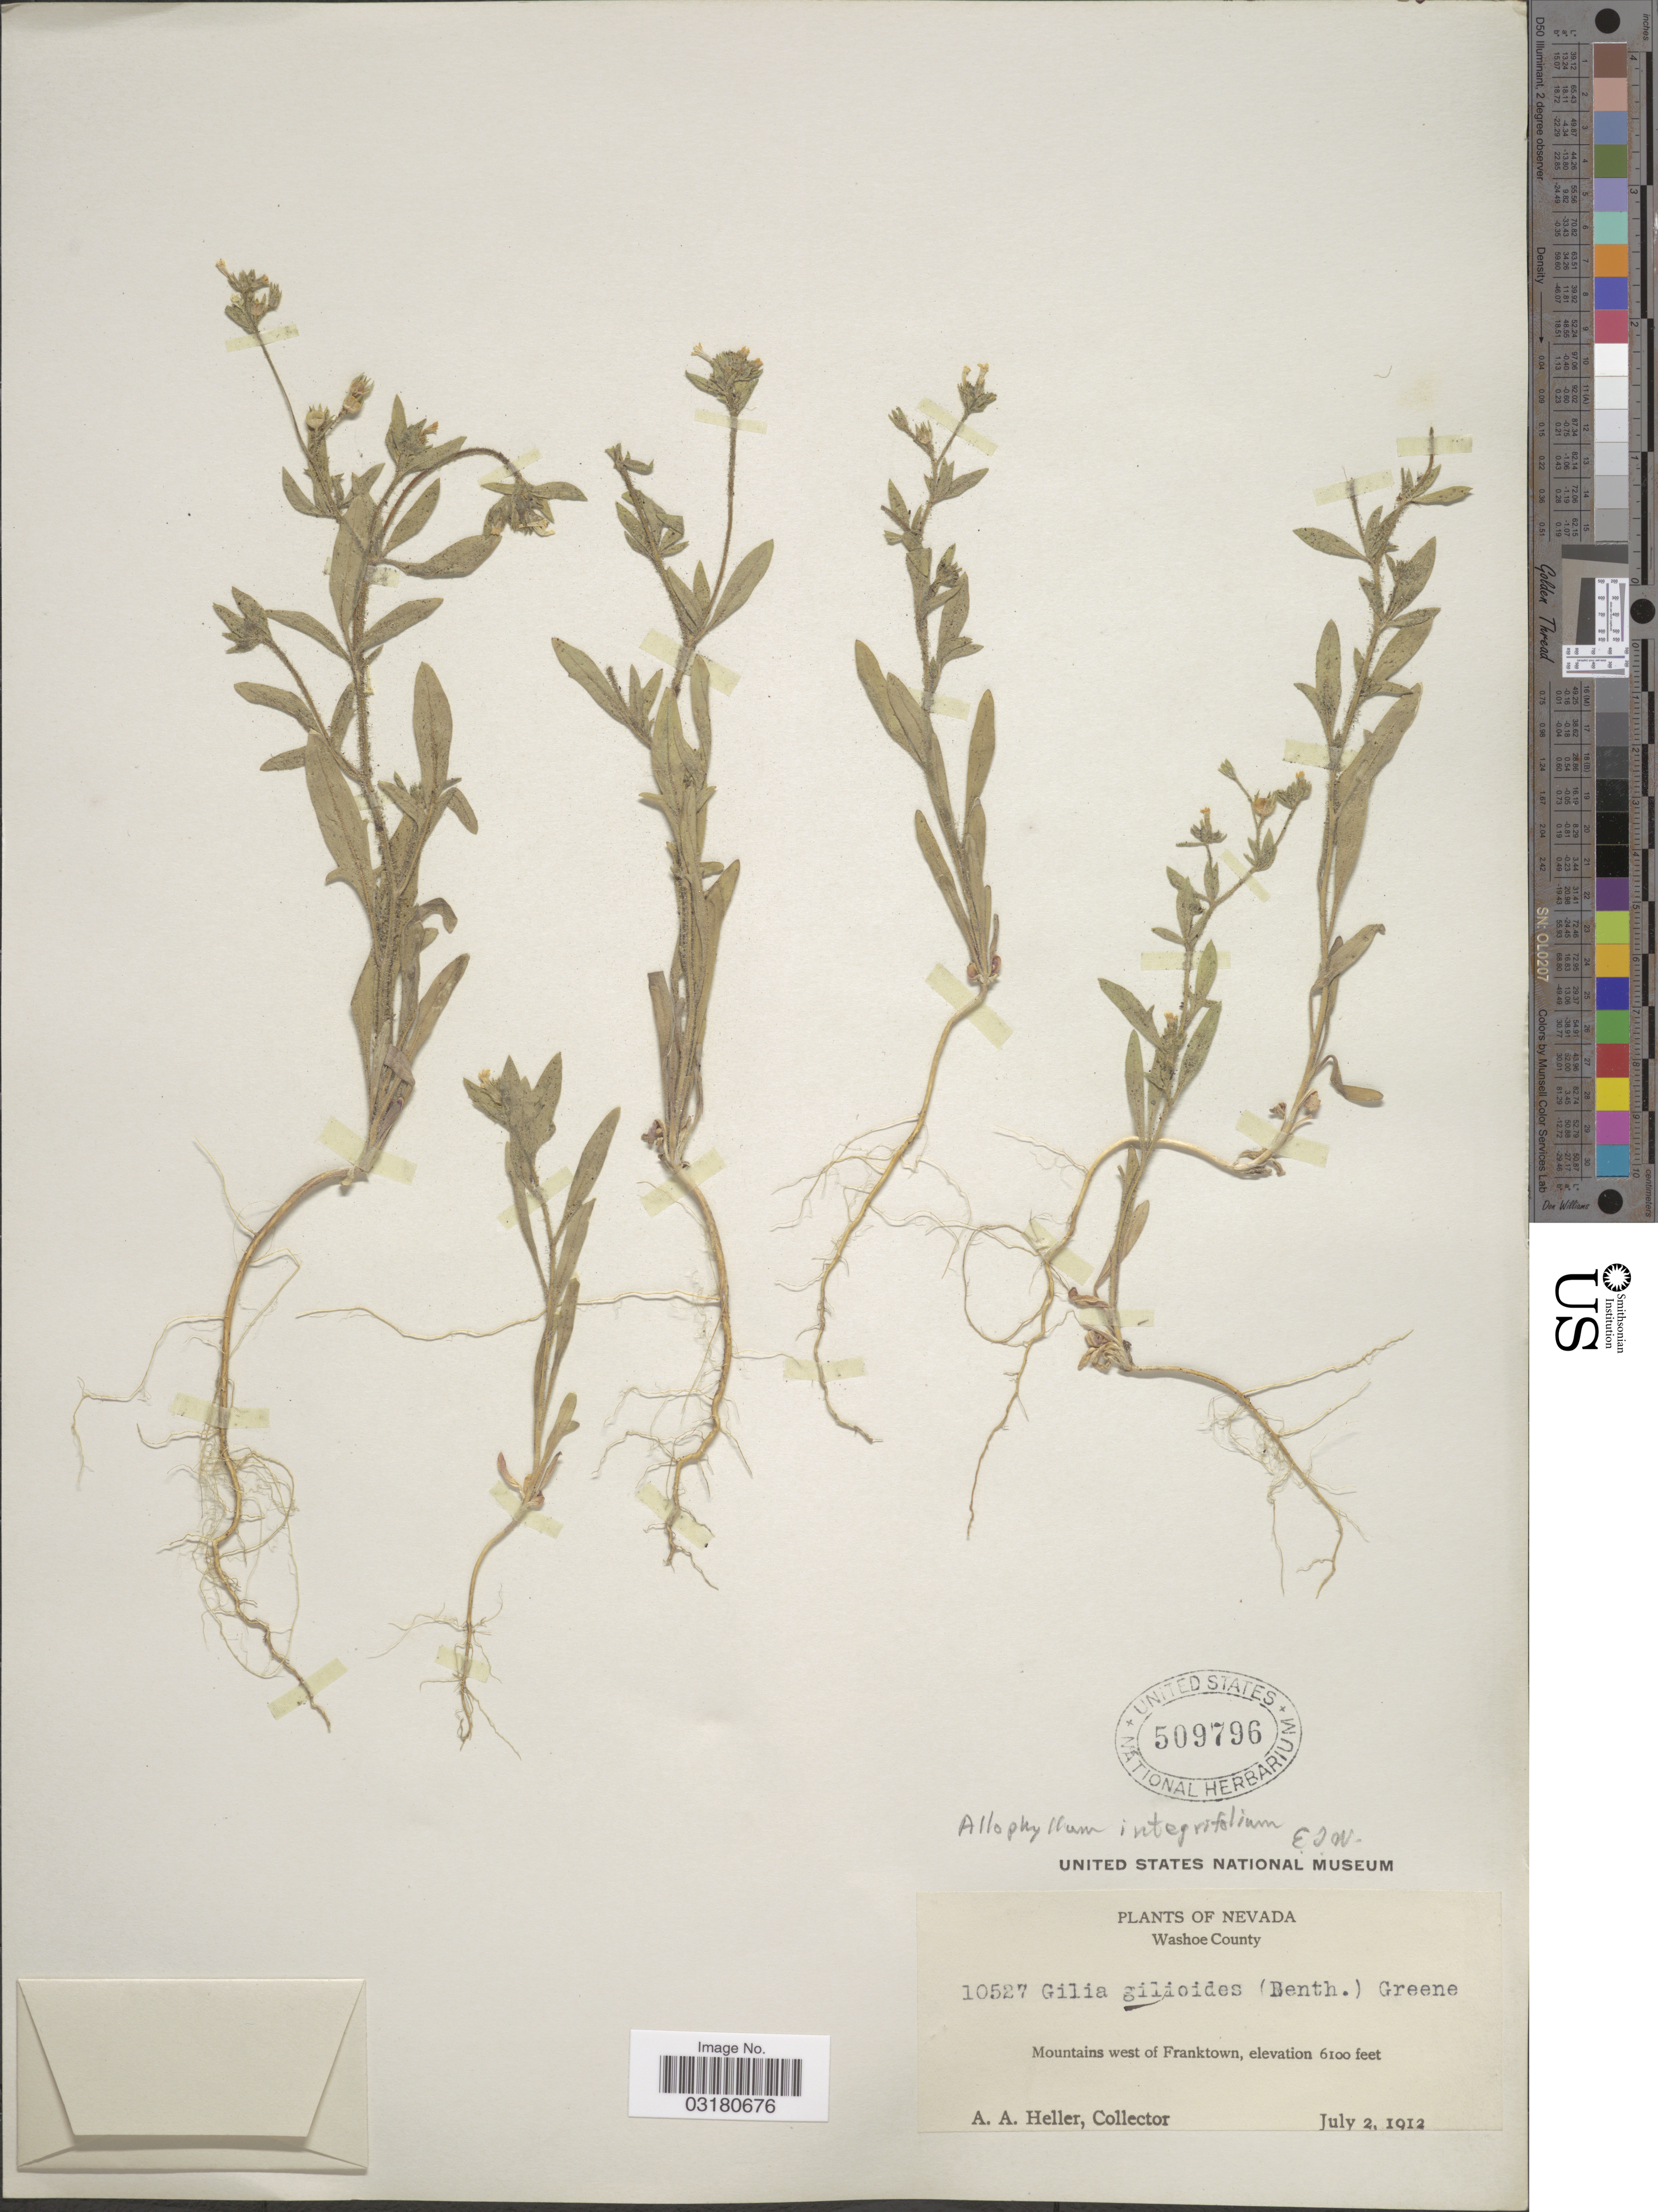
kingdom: Plantae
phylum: Tracheophyta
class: Magnoliopsida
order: Ericales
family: Polemoniaceae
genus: Allophyllum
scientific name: Allophyllum integrifolium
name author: (Brand) A.D. Grant & V.E. Grant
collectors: A. A. Heller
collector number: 10527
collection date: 1912-07-02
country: United States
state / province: Nevada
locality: Washoe County. Mountains west of Franktown.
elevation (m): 1859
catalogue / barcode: US 509796